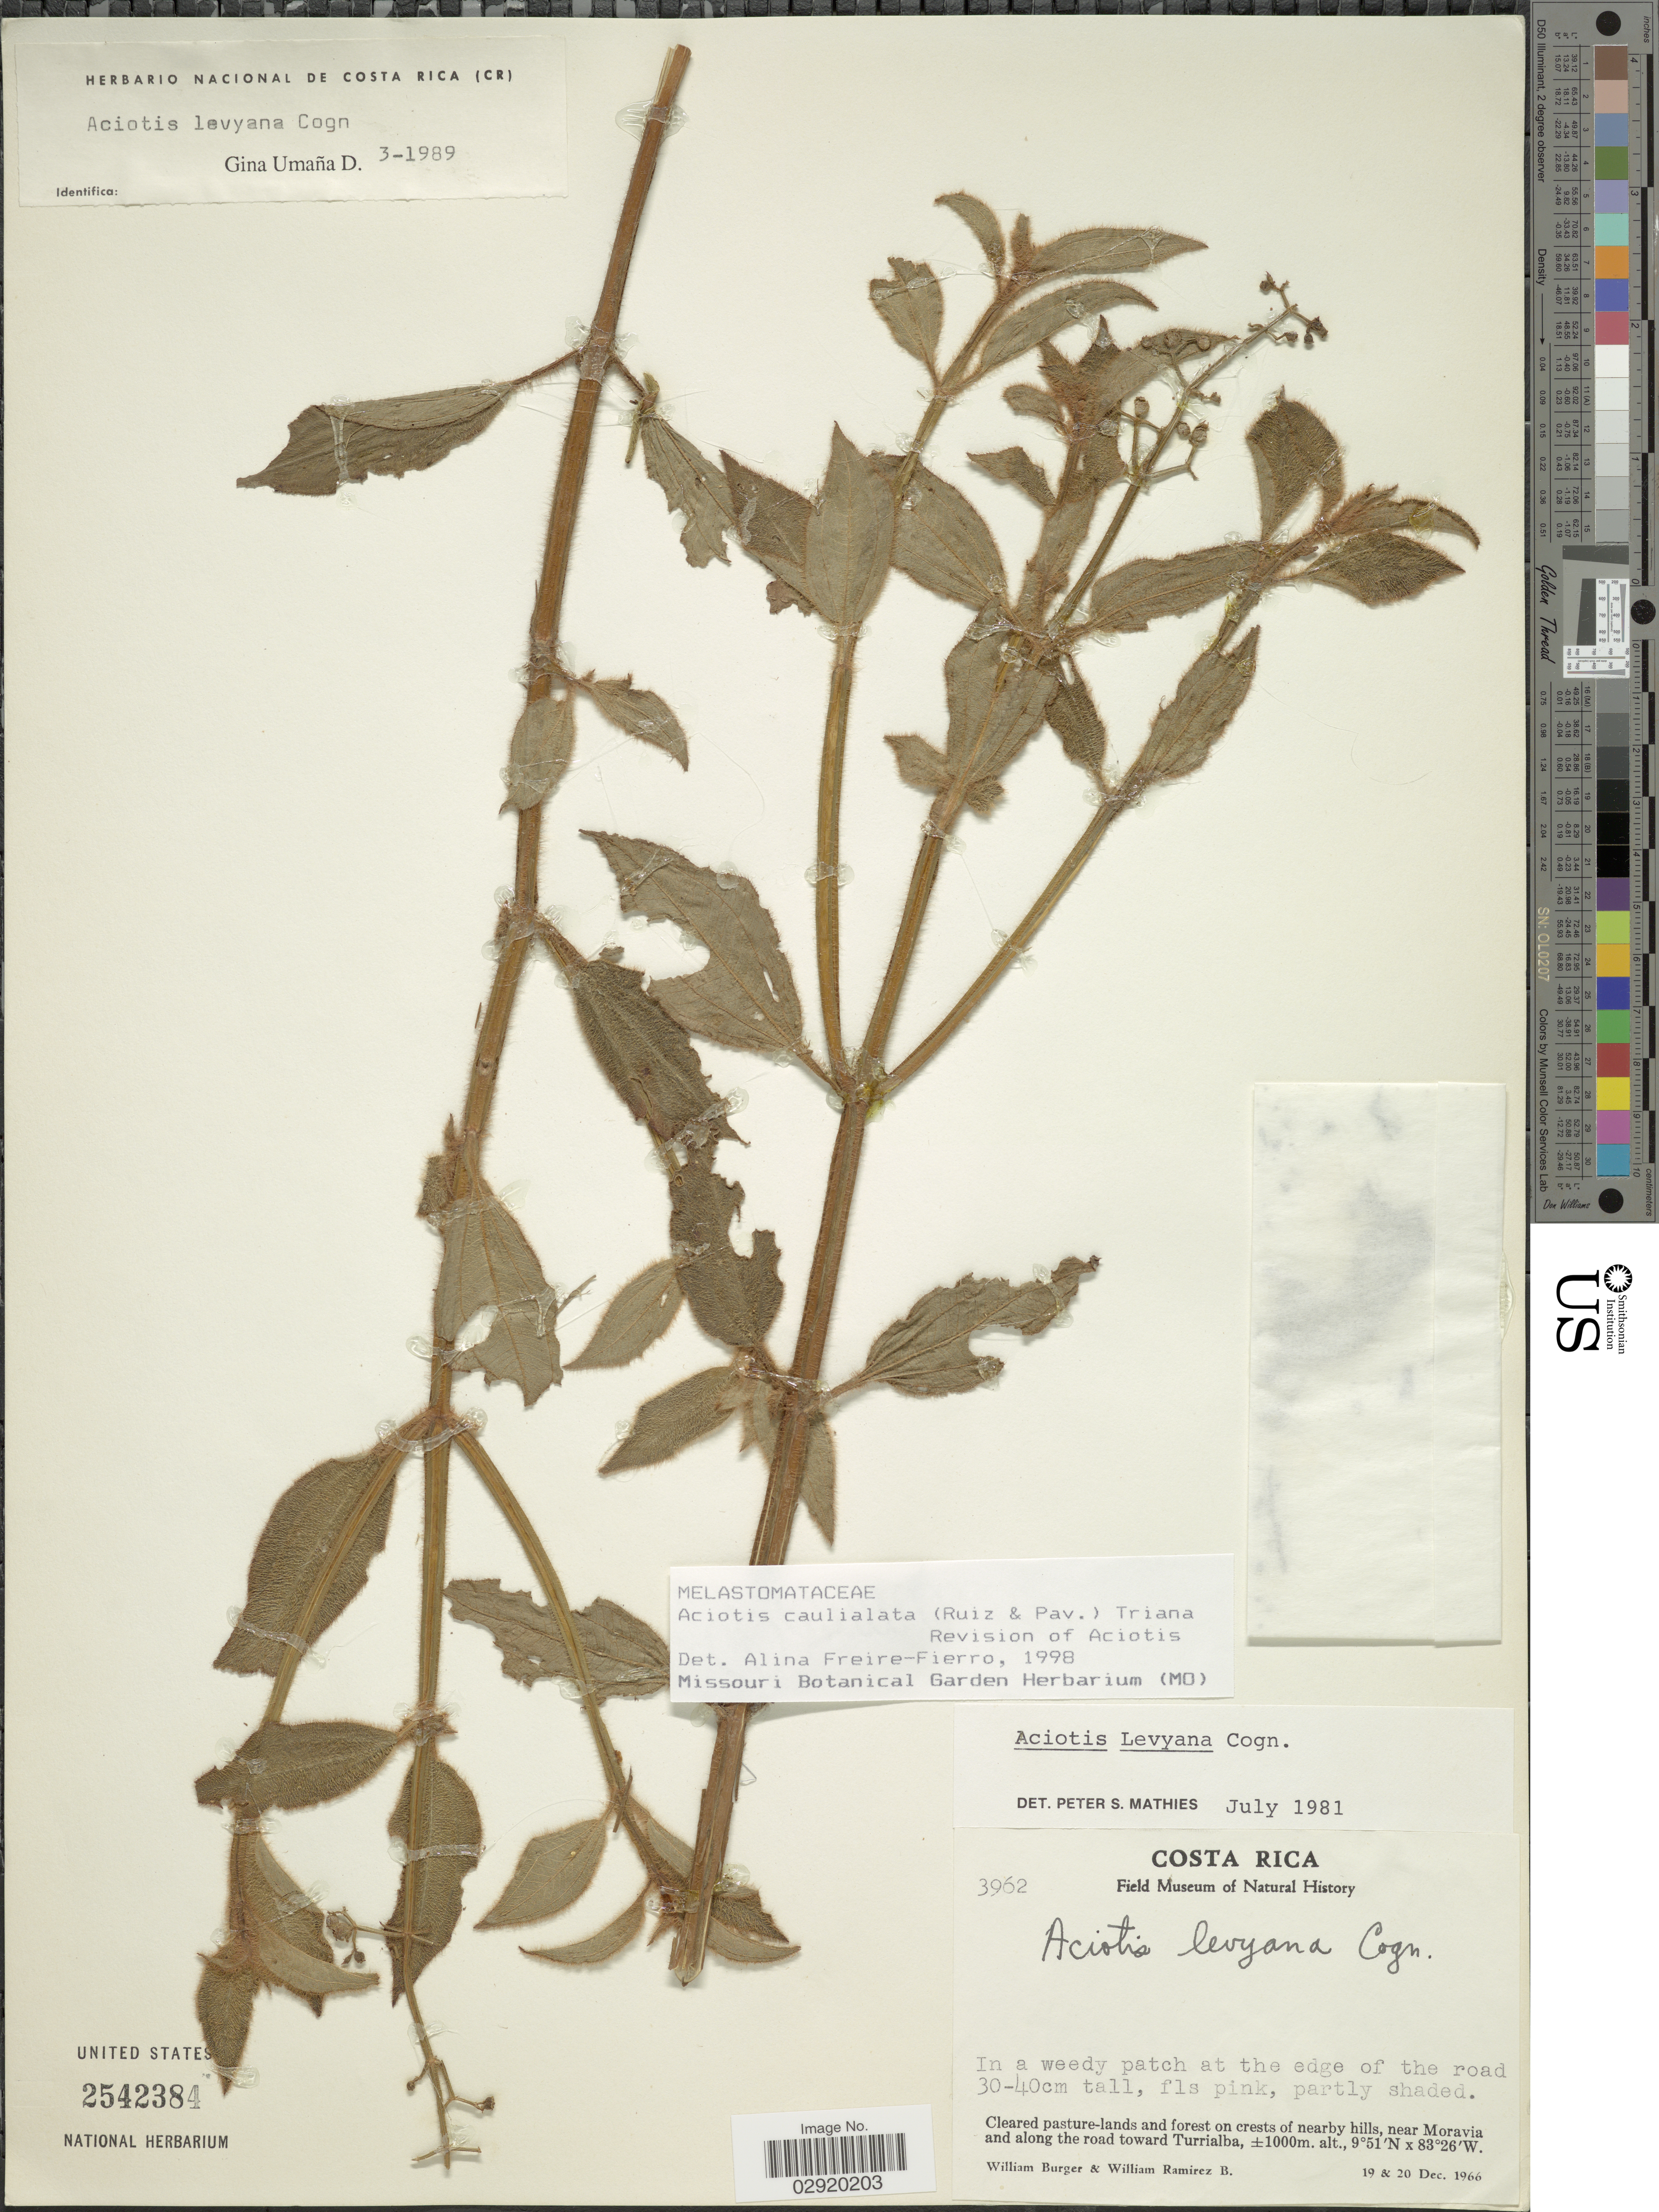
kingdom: Plantae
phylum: Tracheophyta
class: Magnoliopsida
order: Myrtales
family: Melastomataceae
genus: Aciotis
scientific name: Aciotis rubricaulis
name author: (Mart. ex DC.) Triana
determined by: Nunes da Silva, Diego, (RB), Jardim Botanico do Rio de Janeiro - Herbario (BRAZIL)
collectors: W. Burger & W. Ramirez B.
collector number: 3962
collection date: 1966-12-19/1966-12-20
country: Costa Rica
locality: In a weedy patch at the edge of the road. Cleared pasture-lands and forest on crests of nearby hills, near Moravia and along the road toward Turrialba.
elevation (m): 1000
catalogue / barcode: US 2542384